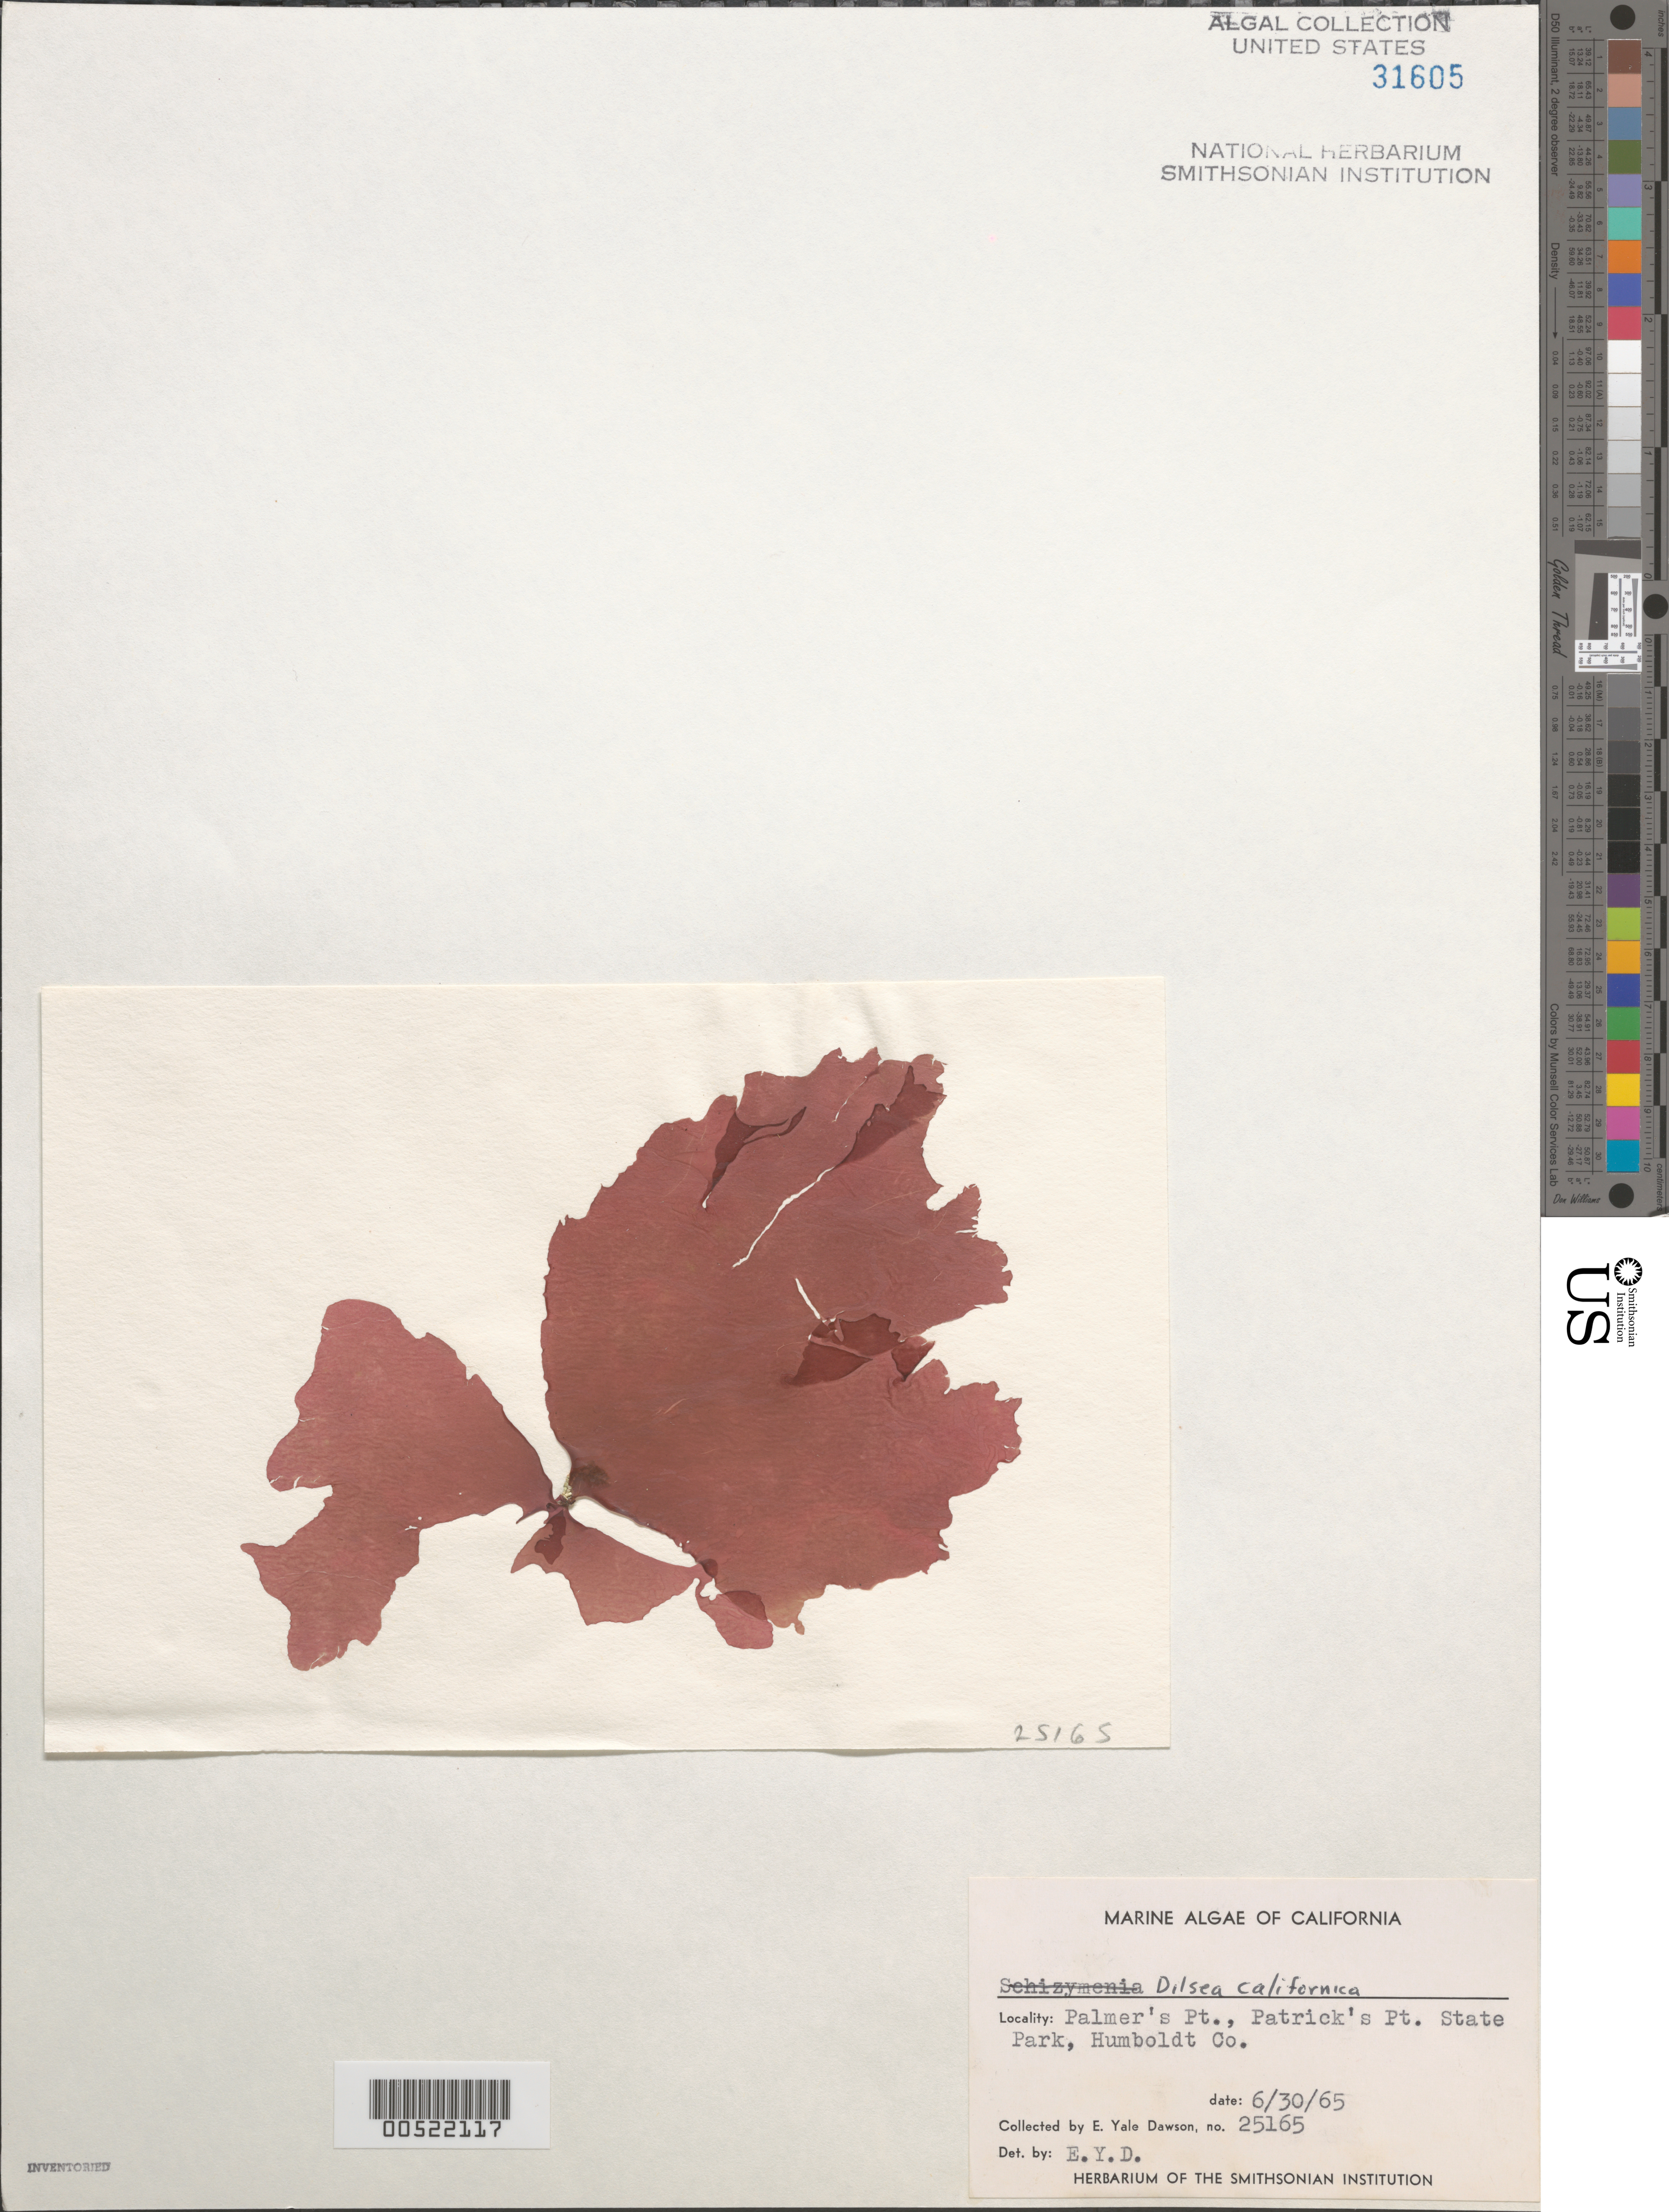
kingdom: Plantae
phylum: Rhodophyta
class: Florideophyceae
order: Gigartinales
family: Dumontiaceae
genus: Dilsea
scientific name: Dilsea californica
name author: (J. Agardh) Kuntze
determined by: Dawson, E. Y.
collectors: E. Y. Dawson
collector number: EYD 25165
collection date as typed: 30 Jun 1965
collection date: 1965-06-30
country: United States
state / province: California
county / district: Humboldt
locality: Palmer's Point, Patrick's Point State Park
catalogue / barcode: US 31605